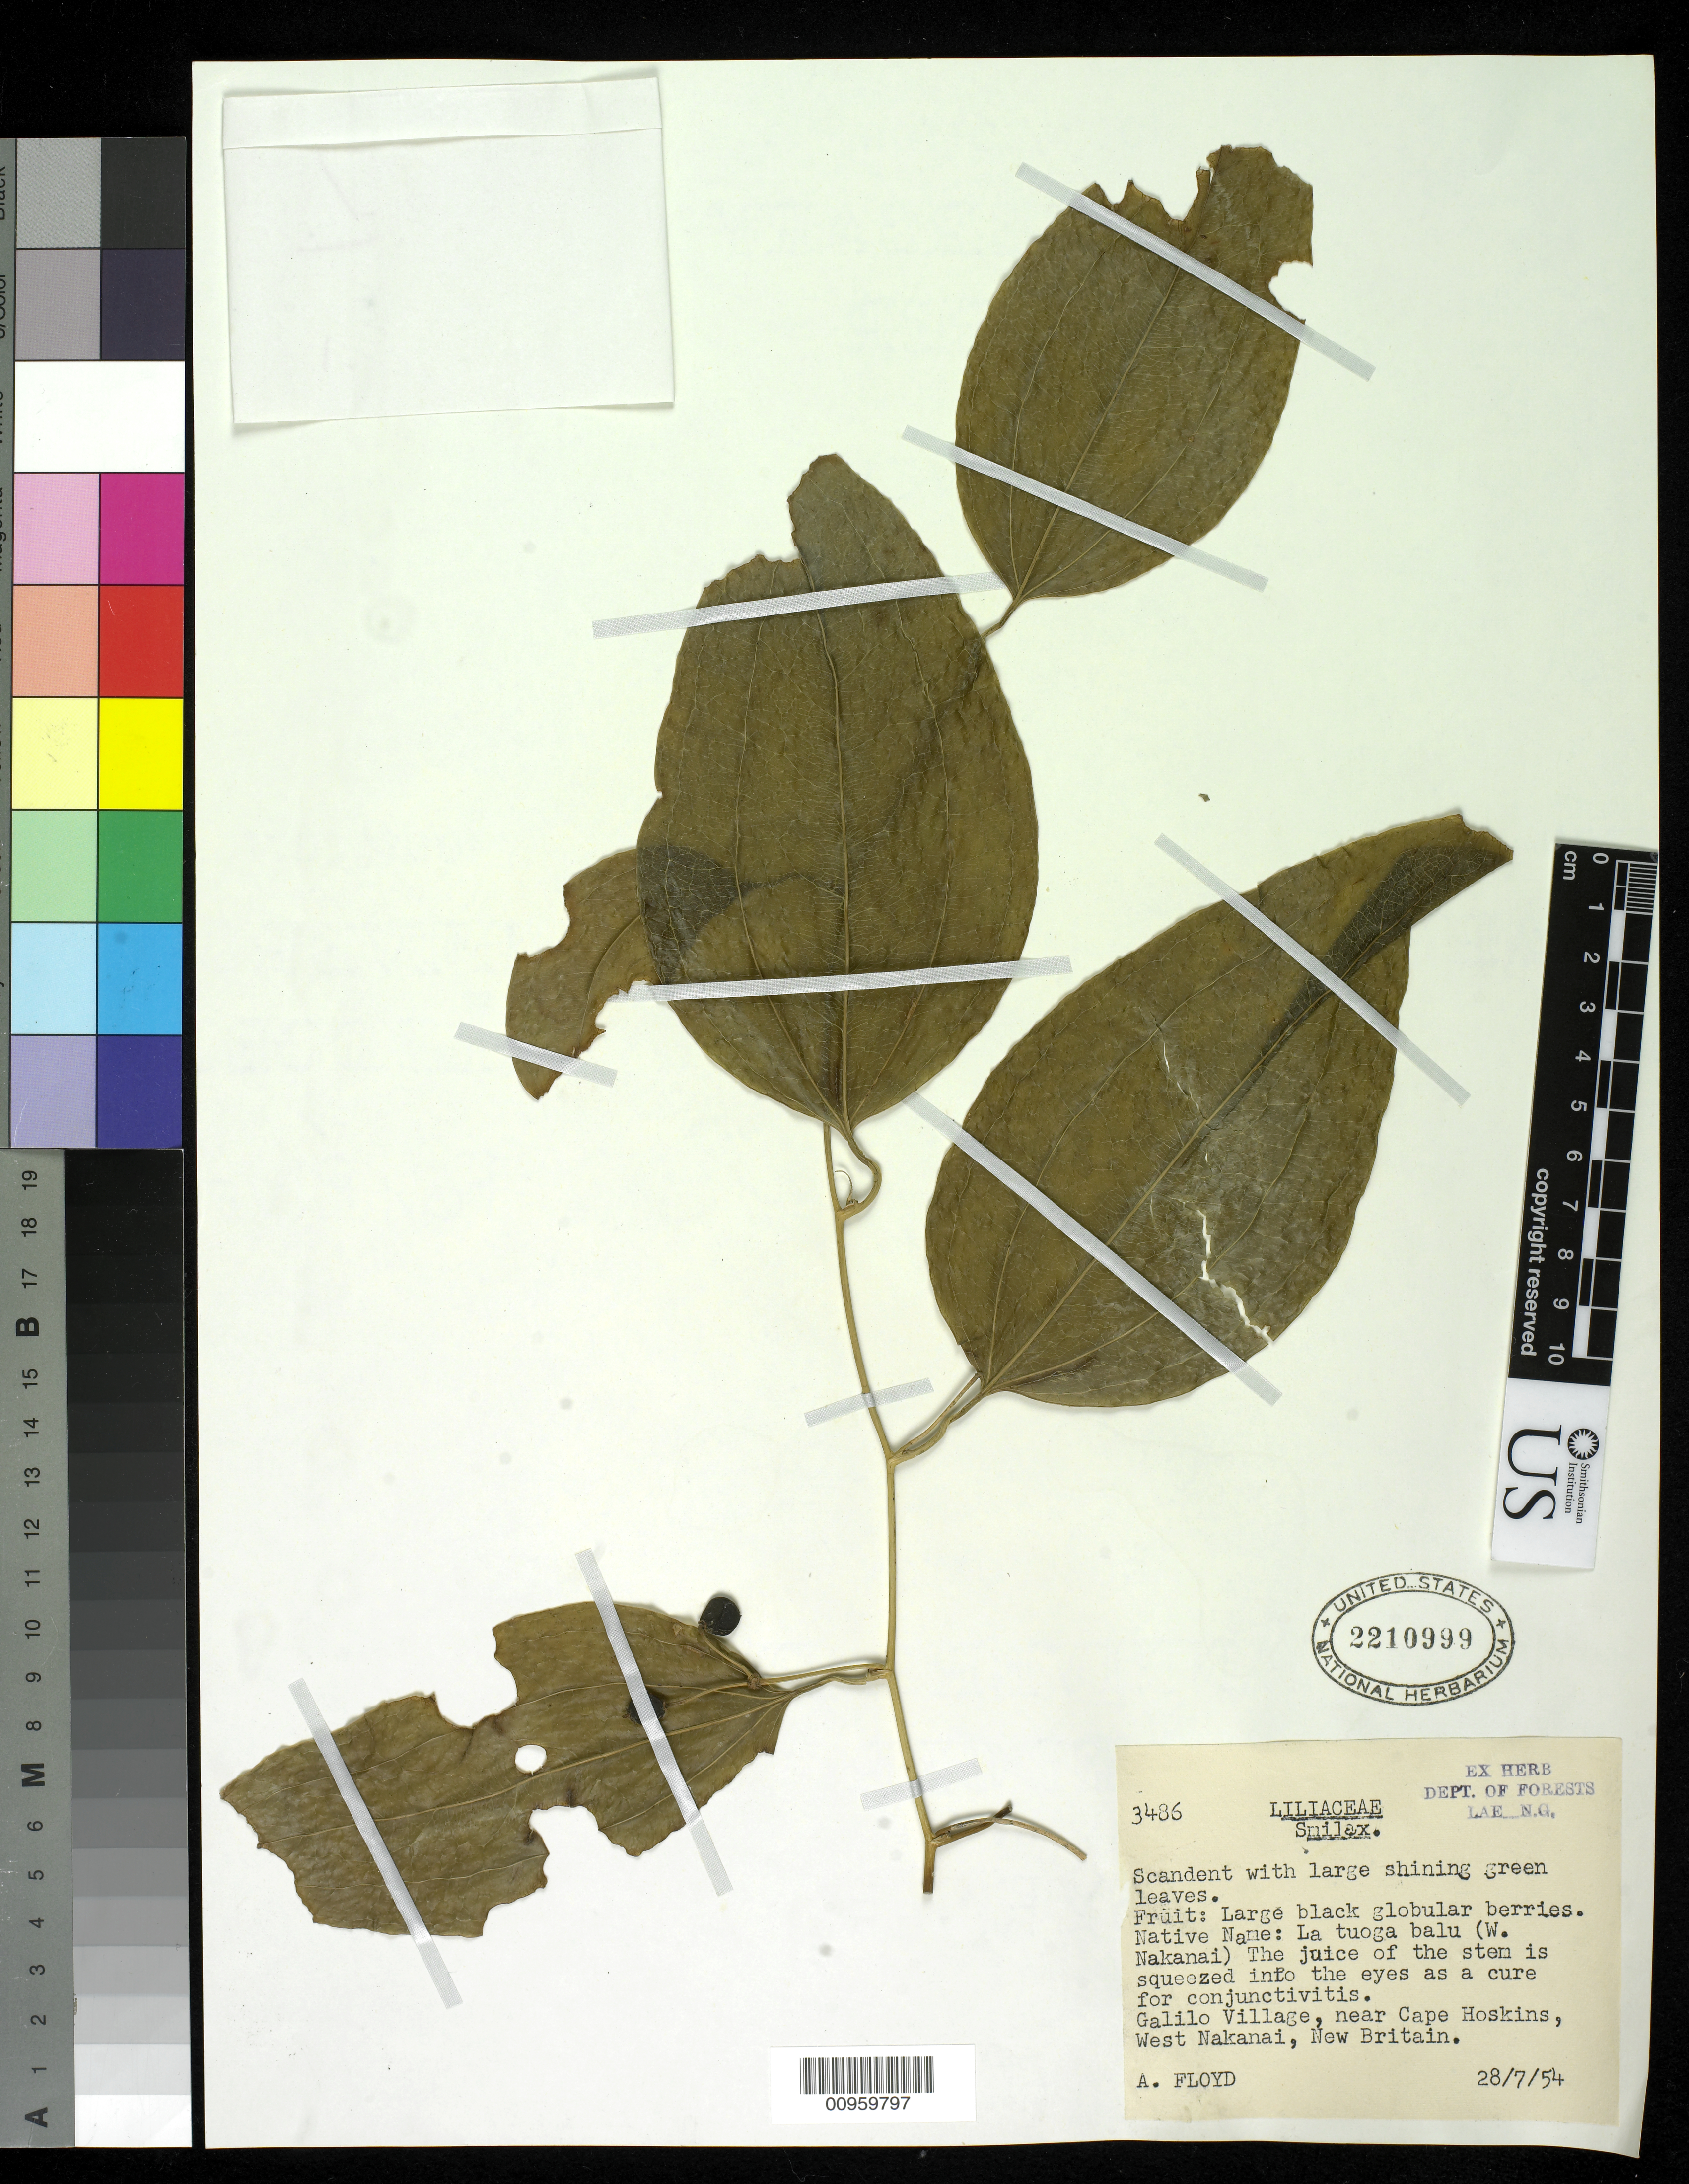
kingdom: Plantae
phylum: Tracheophyta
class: Liliopsida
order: Liliales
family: Smilacaceae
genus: Smilax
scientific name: Smilax sp.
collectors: A. G. Floyd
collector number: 3486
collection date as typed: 28 Jul 1954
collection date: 1954-07-28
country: Papua New Guinea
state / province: West New Britain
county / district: Hoskins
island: New Britain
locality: Galilo Village, near Cape Hoskins, West Nakanai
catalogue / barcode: US 2210999